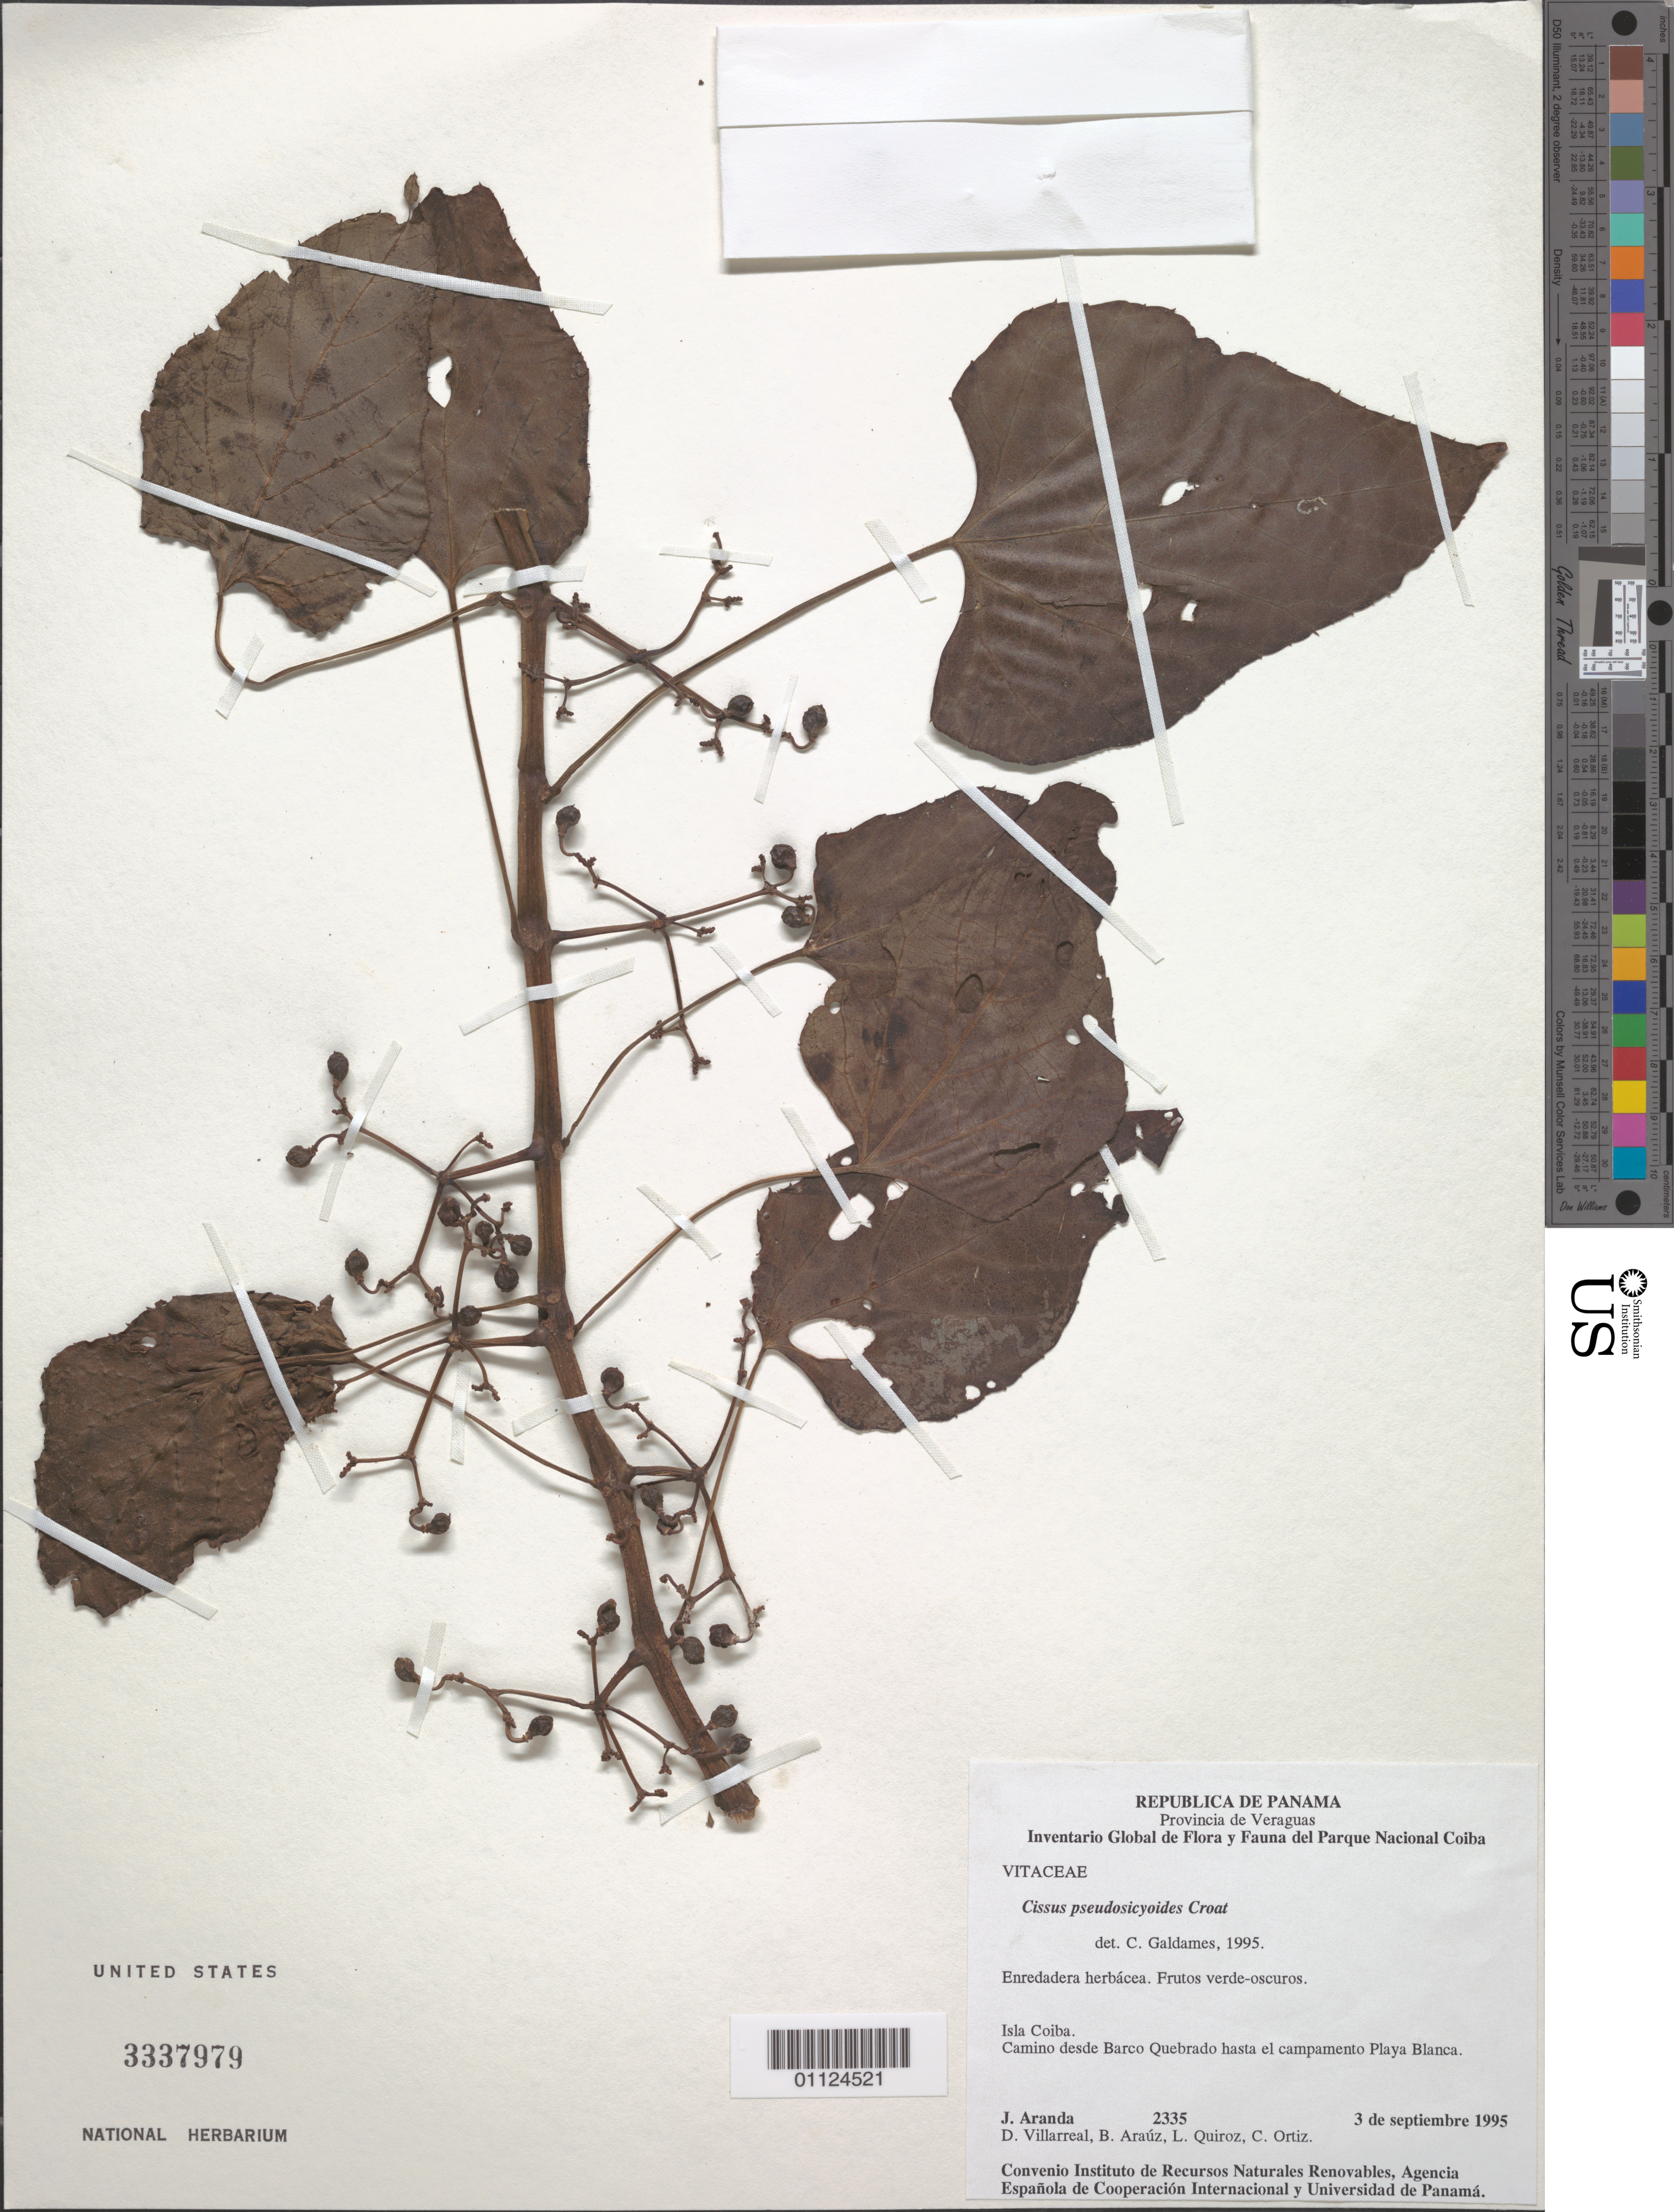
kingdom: Plantae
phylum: Tracheophyta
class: Magnoliopsida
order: Vitales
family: Vitaceae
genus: Cissus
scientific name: Cissus pseudosicyoides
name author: Croat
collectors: J. Aranda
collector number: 2335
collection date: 1995-09-03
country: Panama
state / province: Veraguas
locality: Isla Coiba. Camino desde Barco Quebrado hasta el campamento Playa Blanca.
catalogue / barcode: US 3337979